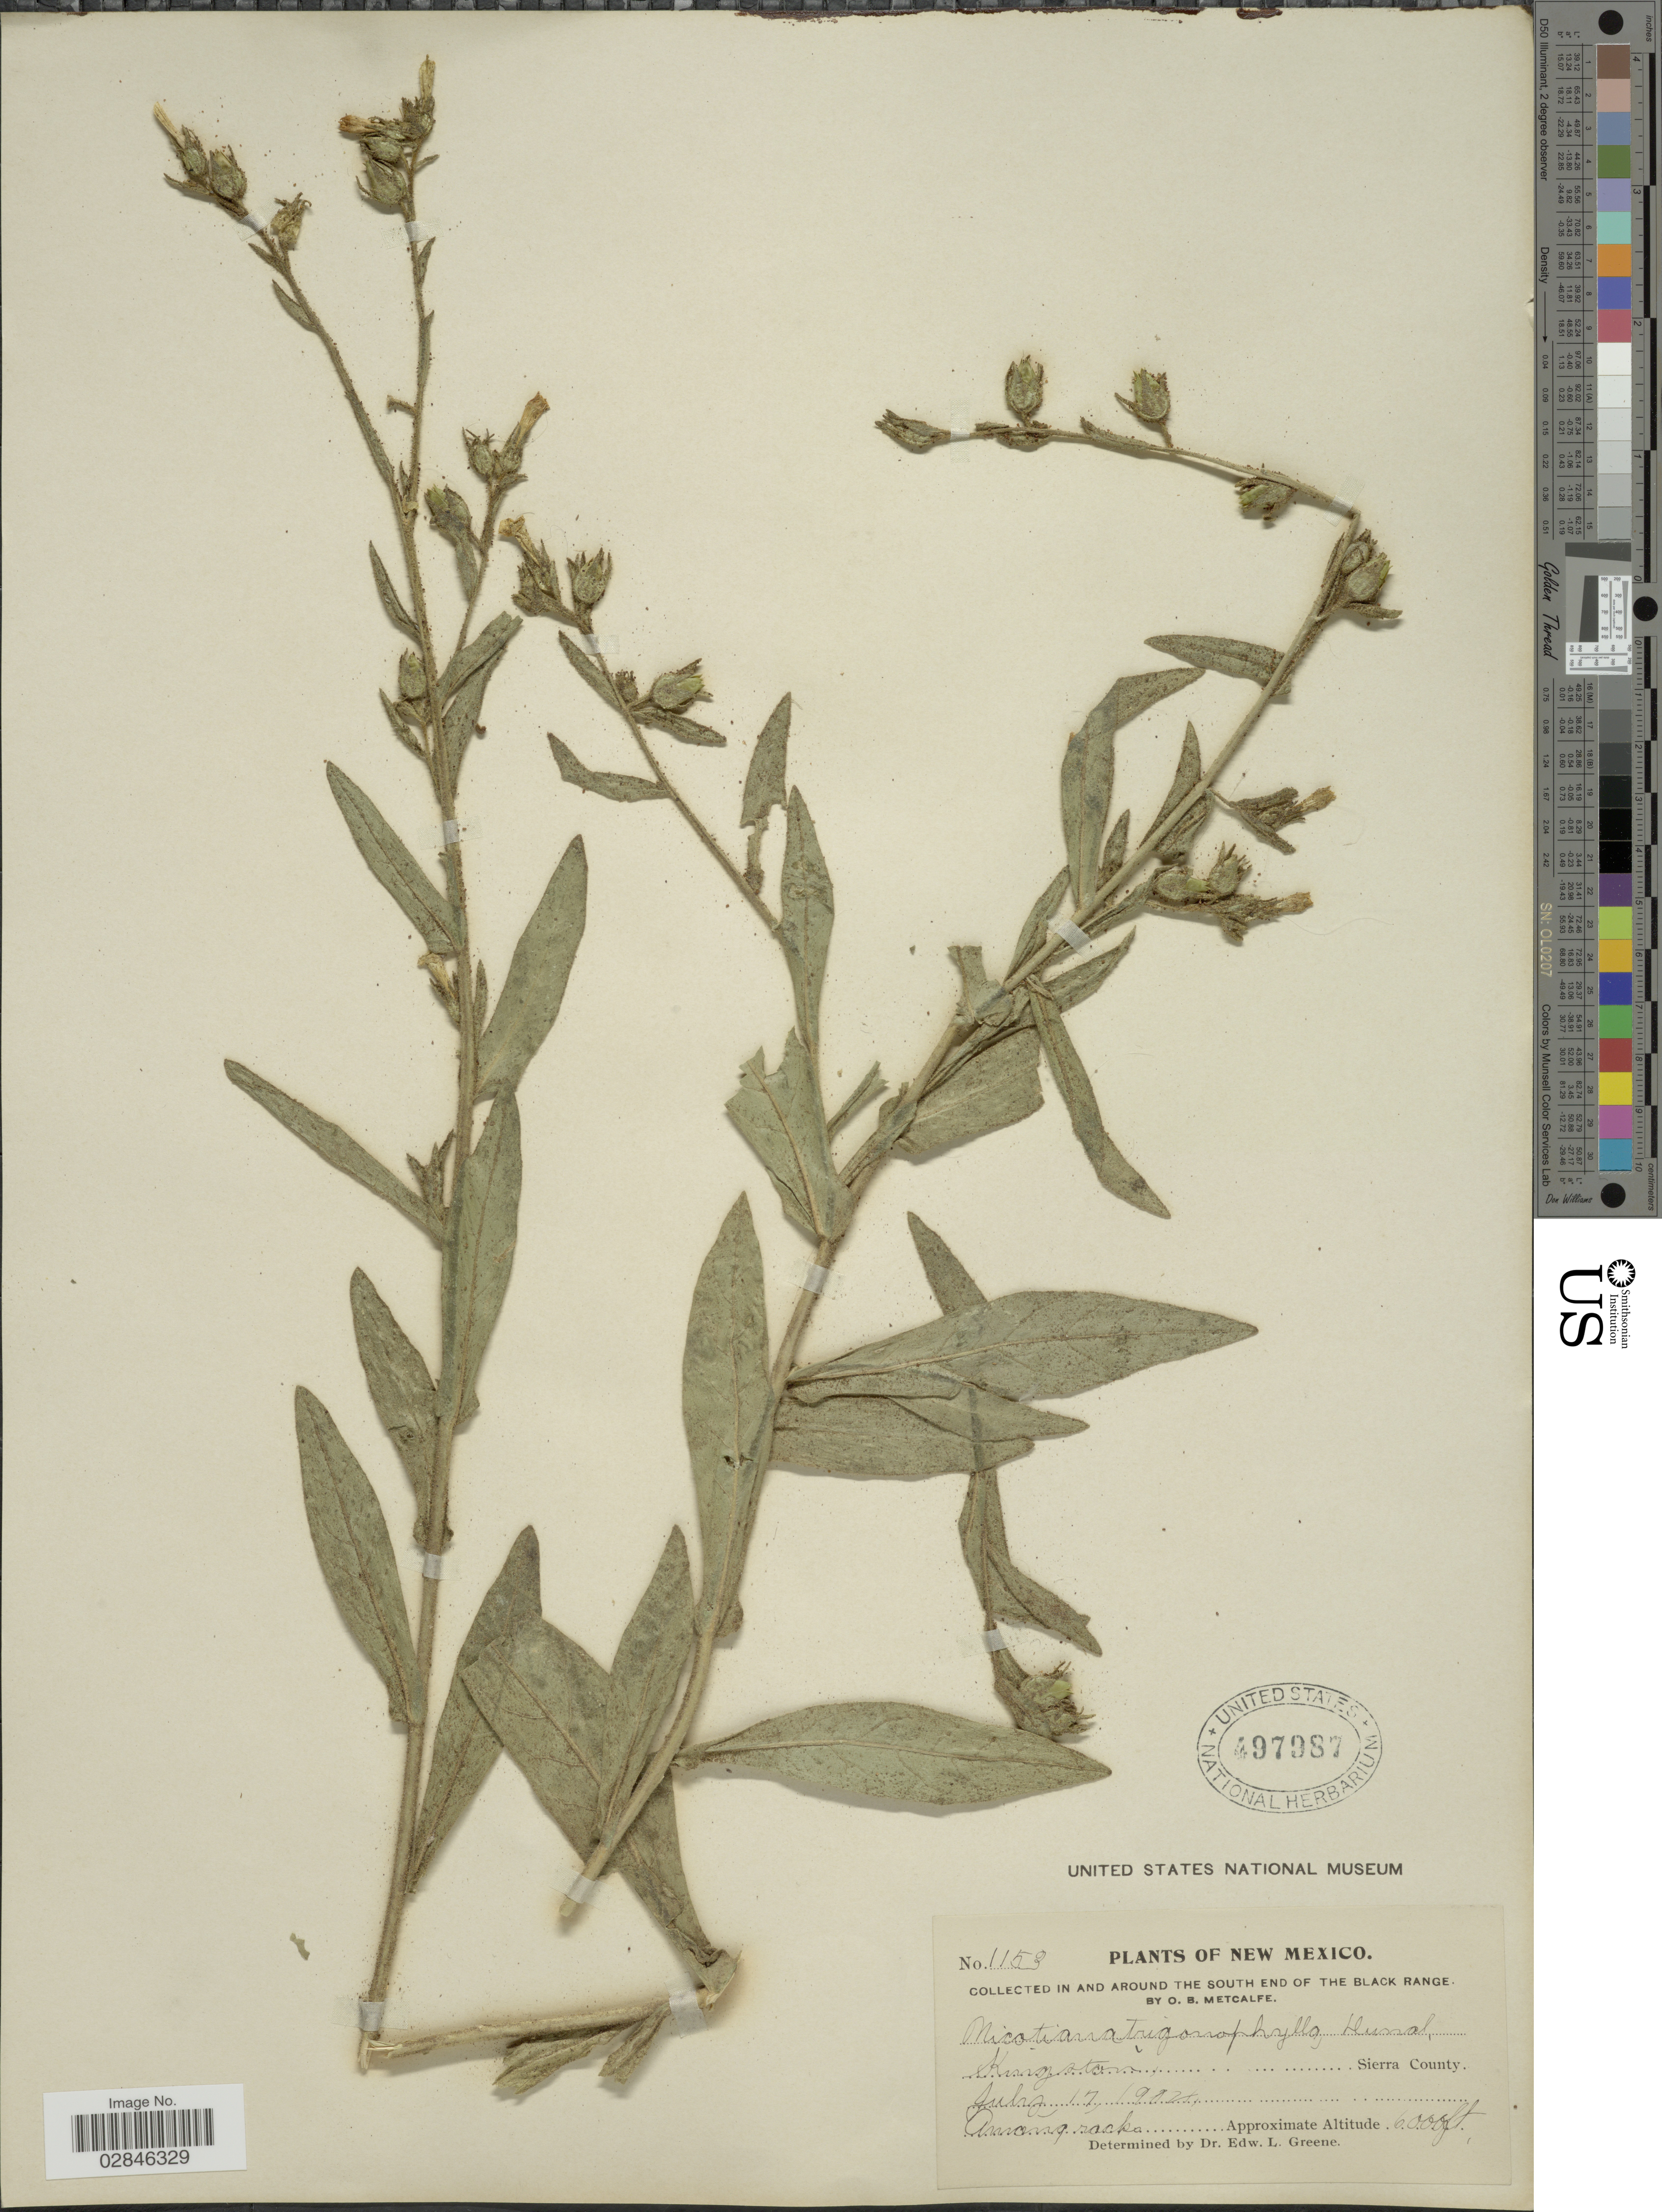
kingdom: Plantae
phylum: Tracheophyta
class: Magnoliopsida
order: Solanales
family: Solanaceae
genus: Nicotiana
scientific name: Nicotiana trigonophylla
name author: Dunal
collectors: O. B. Metcalfe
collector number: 1153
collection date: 1904-07-17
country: United States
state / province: New Mexico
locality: In and around the south end of the Black Range. Kingston. Sierra County.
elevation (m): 1829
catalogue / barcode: US 497987